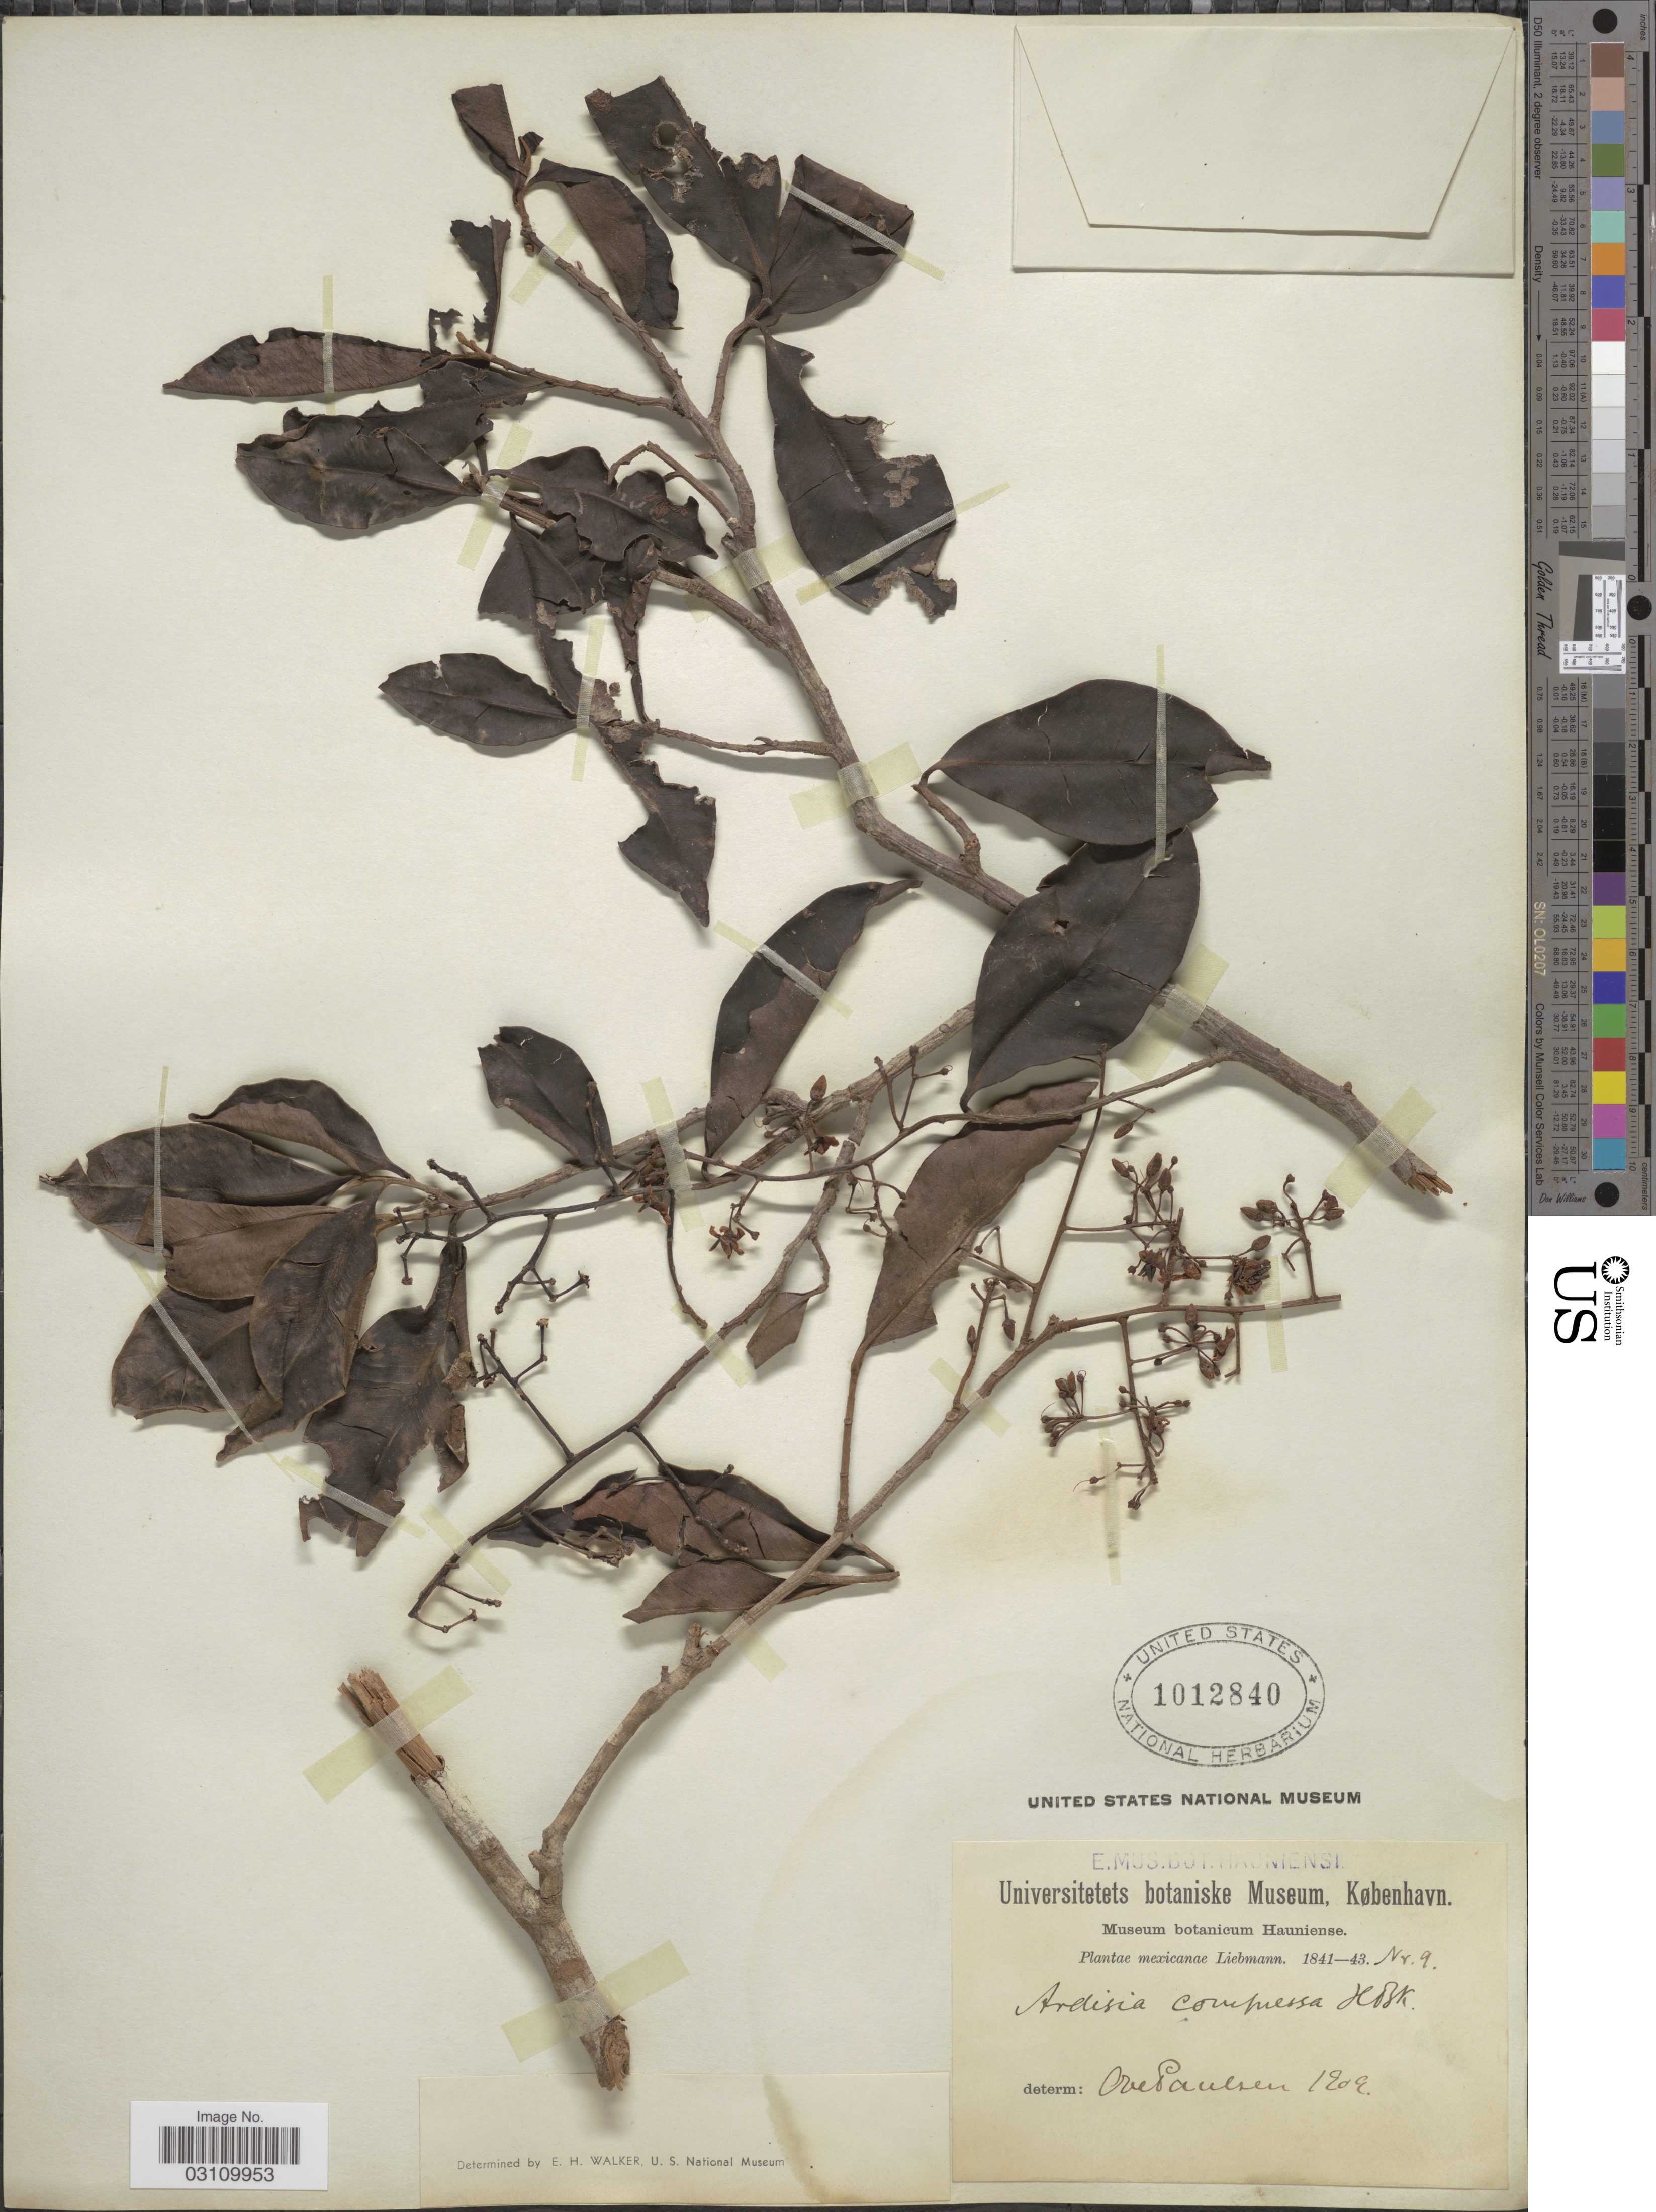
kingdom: Plantae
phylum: Tracheophyta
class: Magnoliopsida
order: Ericales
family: Primulaceae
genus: Ardisia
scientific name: Ardisia compressa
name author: Kunth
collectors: Liebmann, --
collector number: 9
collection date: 1841/1843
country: Mexico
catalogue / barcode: US 1012840